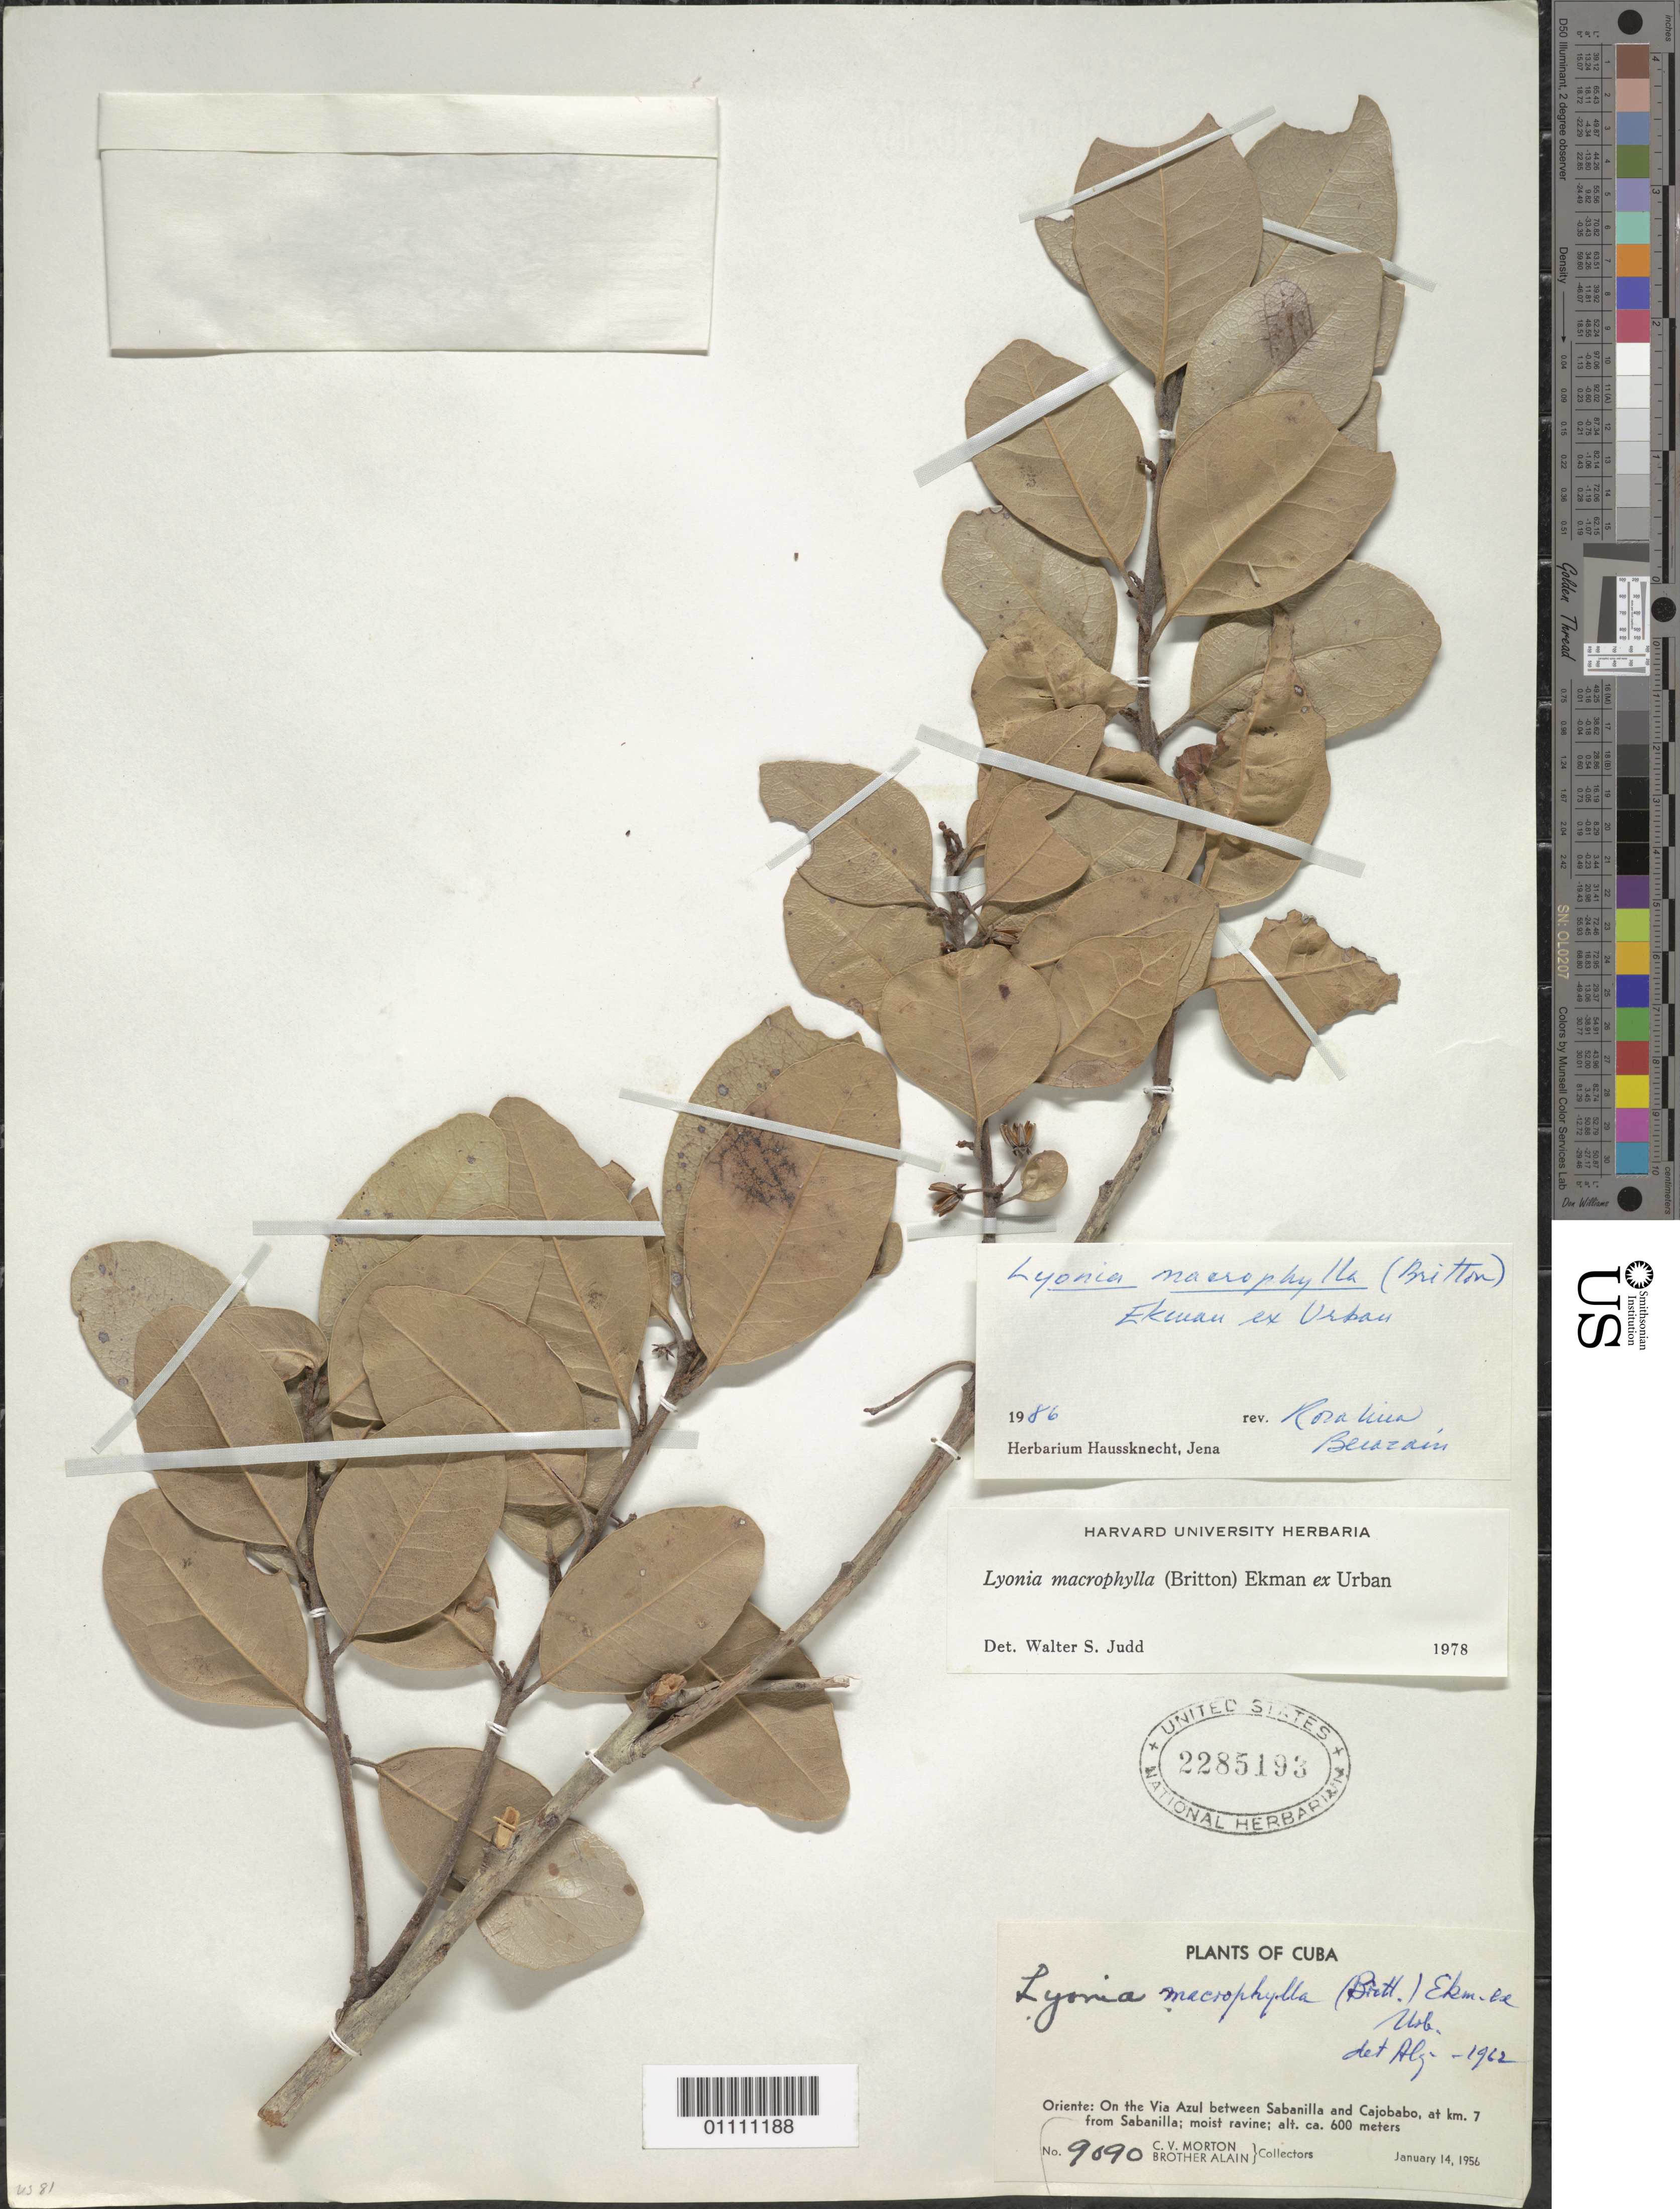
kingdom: Plantae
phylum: Tracheophyta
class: Magnoliopsida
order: Ericales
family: Ericaceae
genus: Lyonia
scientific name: Lyonia macrophylla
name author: (Britton) Ekman ex Urb.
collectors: C. V. Morton & A. H. Liogier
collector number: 9090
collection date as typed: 14 Jan 1956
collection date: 1956-01-14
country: Cuba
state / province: Oriente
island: Cuba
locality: On the Via Azul between Sabanilla and Cajobabo, at km 7 from Sabanilla; moist ravine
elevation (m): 600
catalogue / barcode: US 2285193